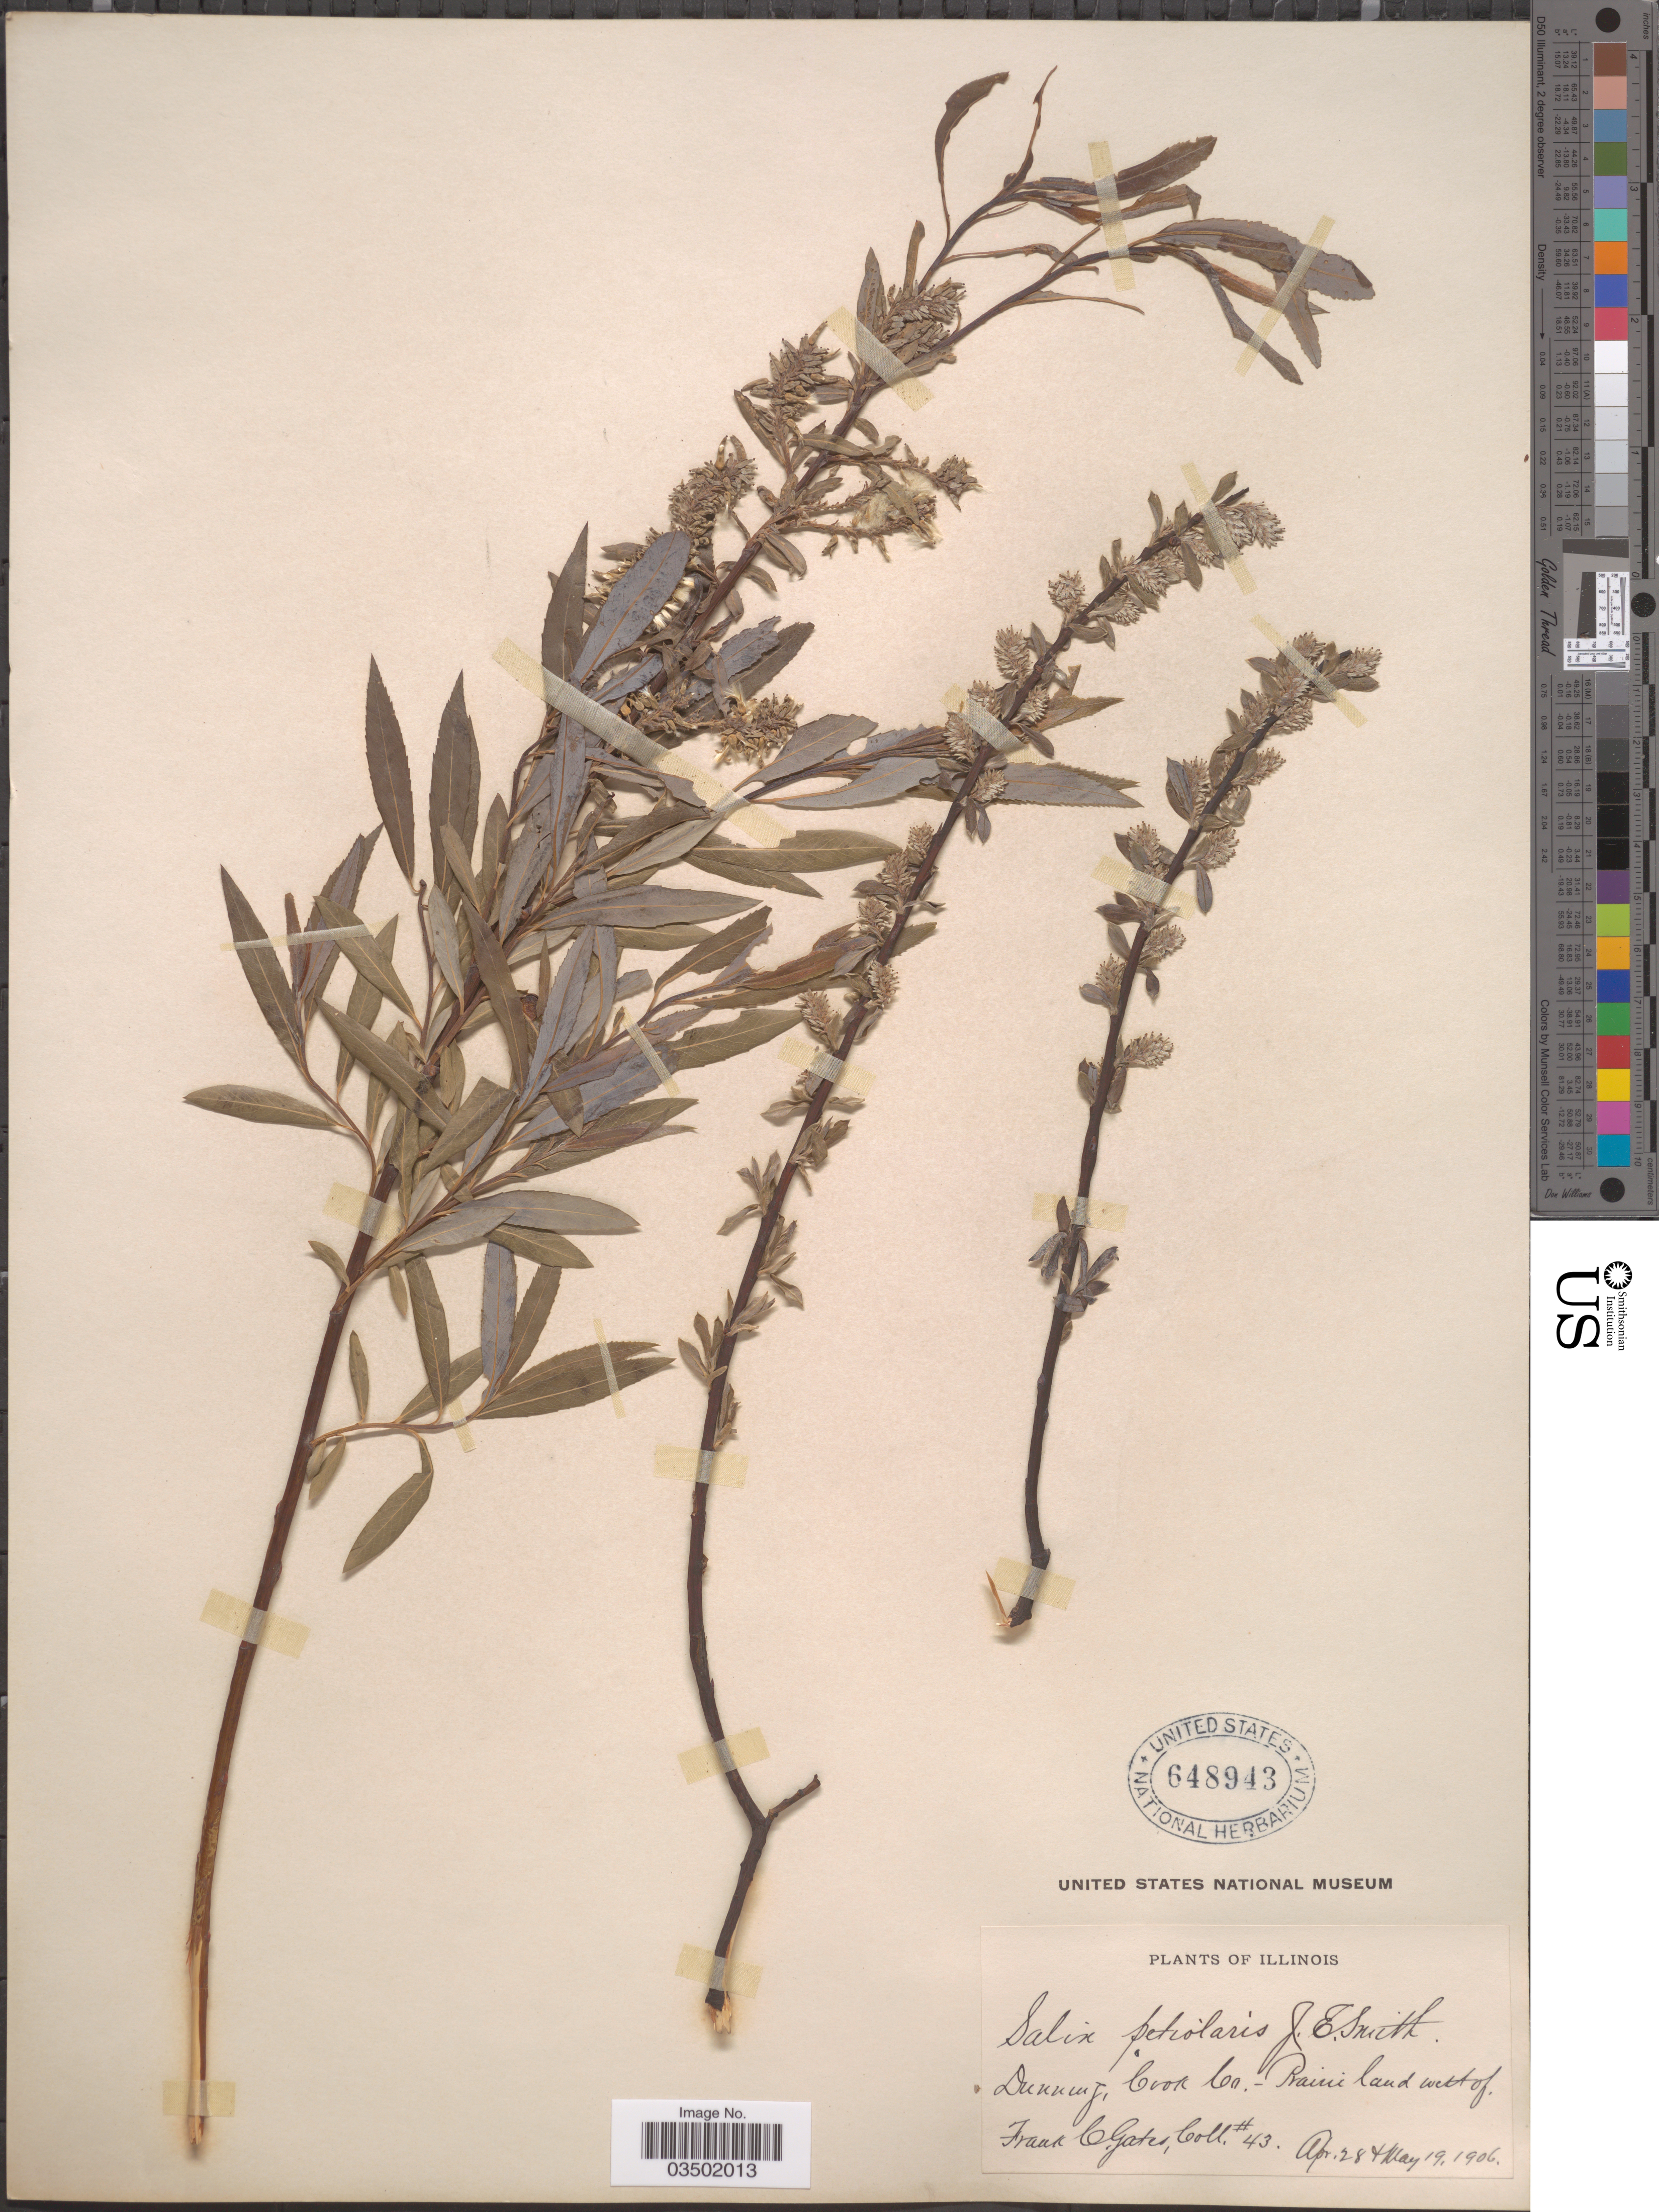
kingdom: Plantae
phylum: Tracheophyta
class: Magnoliopsida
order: Malpighiales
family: Salicaceae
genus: Salix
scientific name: Salix petiolaris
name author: Sm.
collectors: F. C. Gates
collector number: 43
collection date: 1906-04-28/1906-05-19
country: United States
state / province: Illinois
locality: Dunning, Cook Co. Prairie land west of.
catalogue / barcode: US 648943